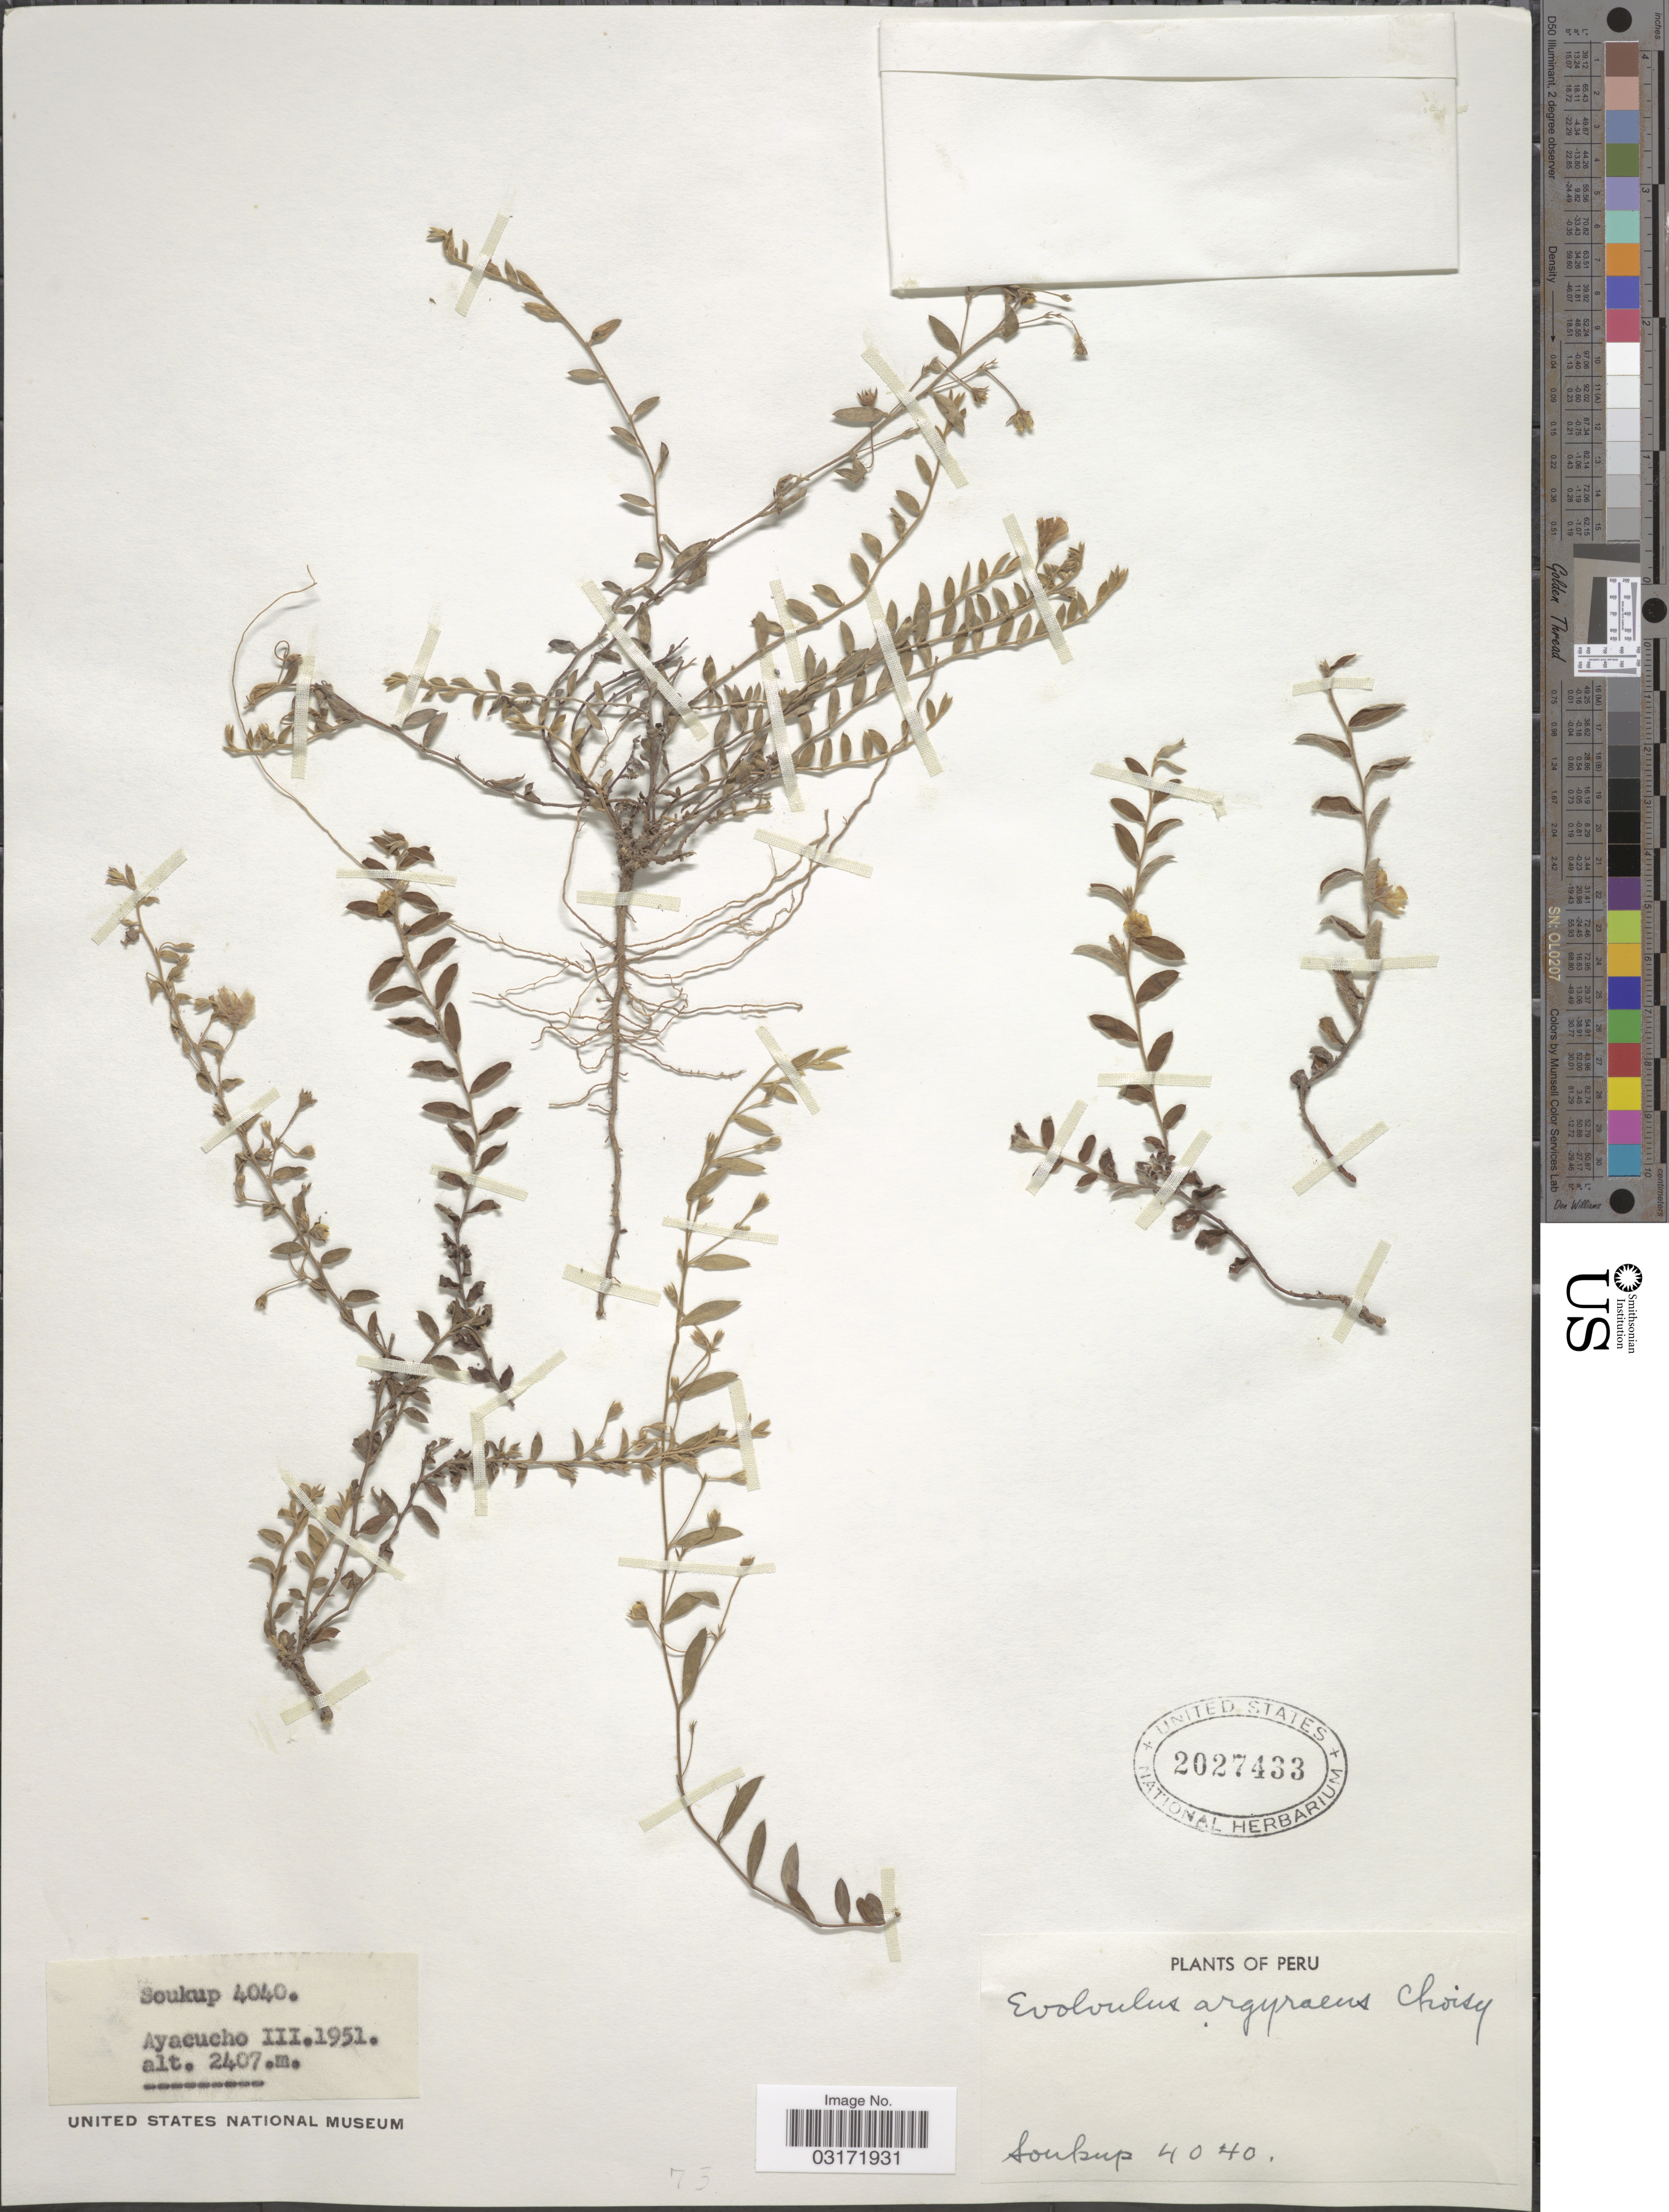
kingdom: Plantae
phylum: Tracheophyta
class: Magnoliopsida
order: Solanales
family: Convolvulaceae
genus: Evolvulus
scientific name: Evolvulus argyreus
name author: Choisy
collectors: J. Soukup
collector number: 4040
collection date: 1951-03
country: Peru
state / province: Ayacucho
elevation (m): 2407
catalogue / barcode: US 2027433